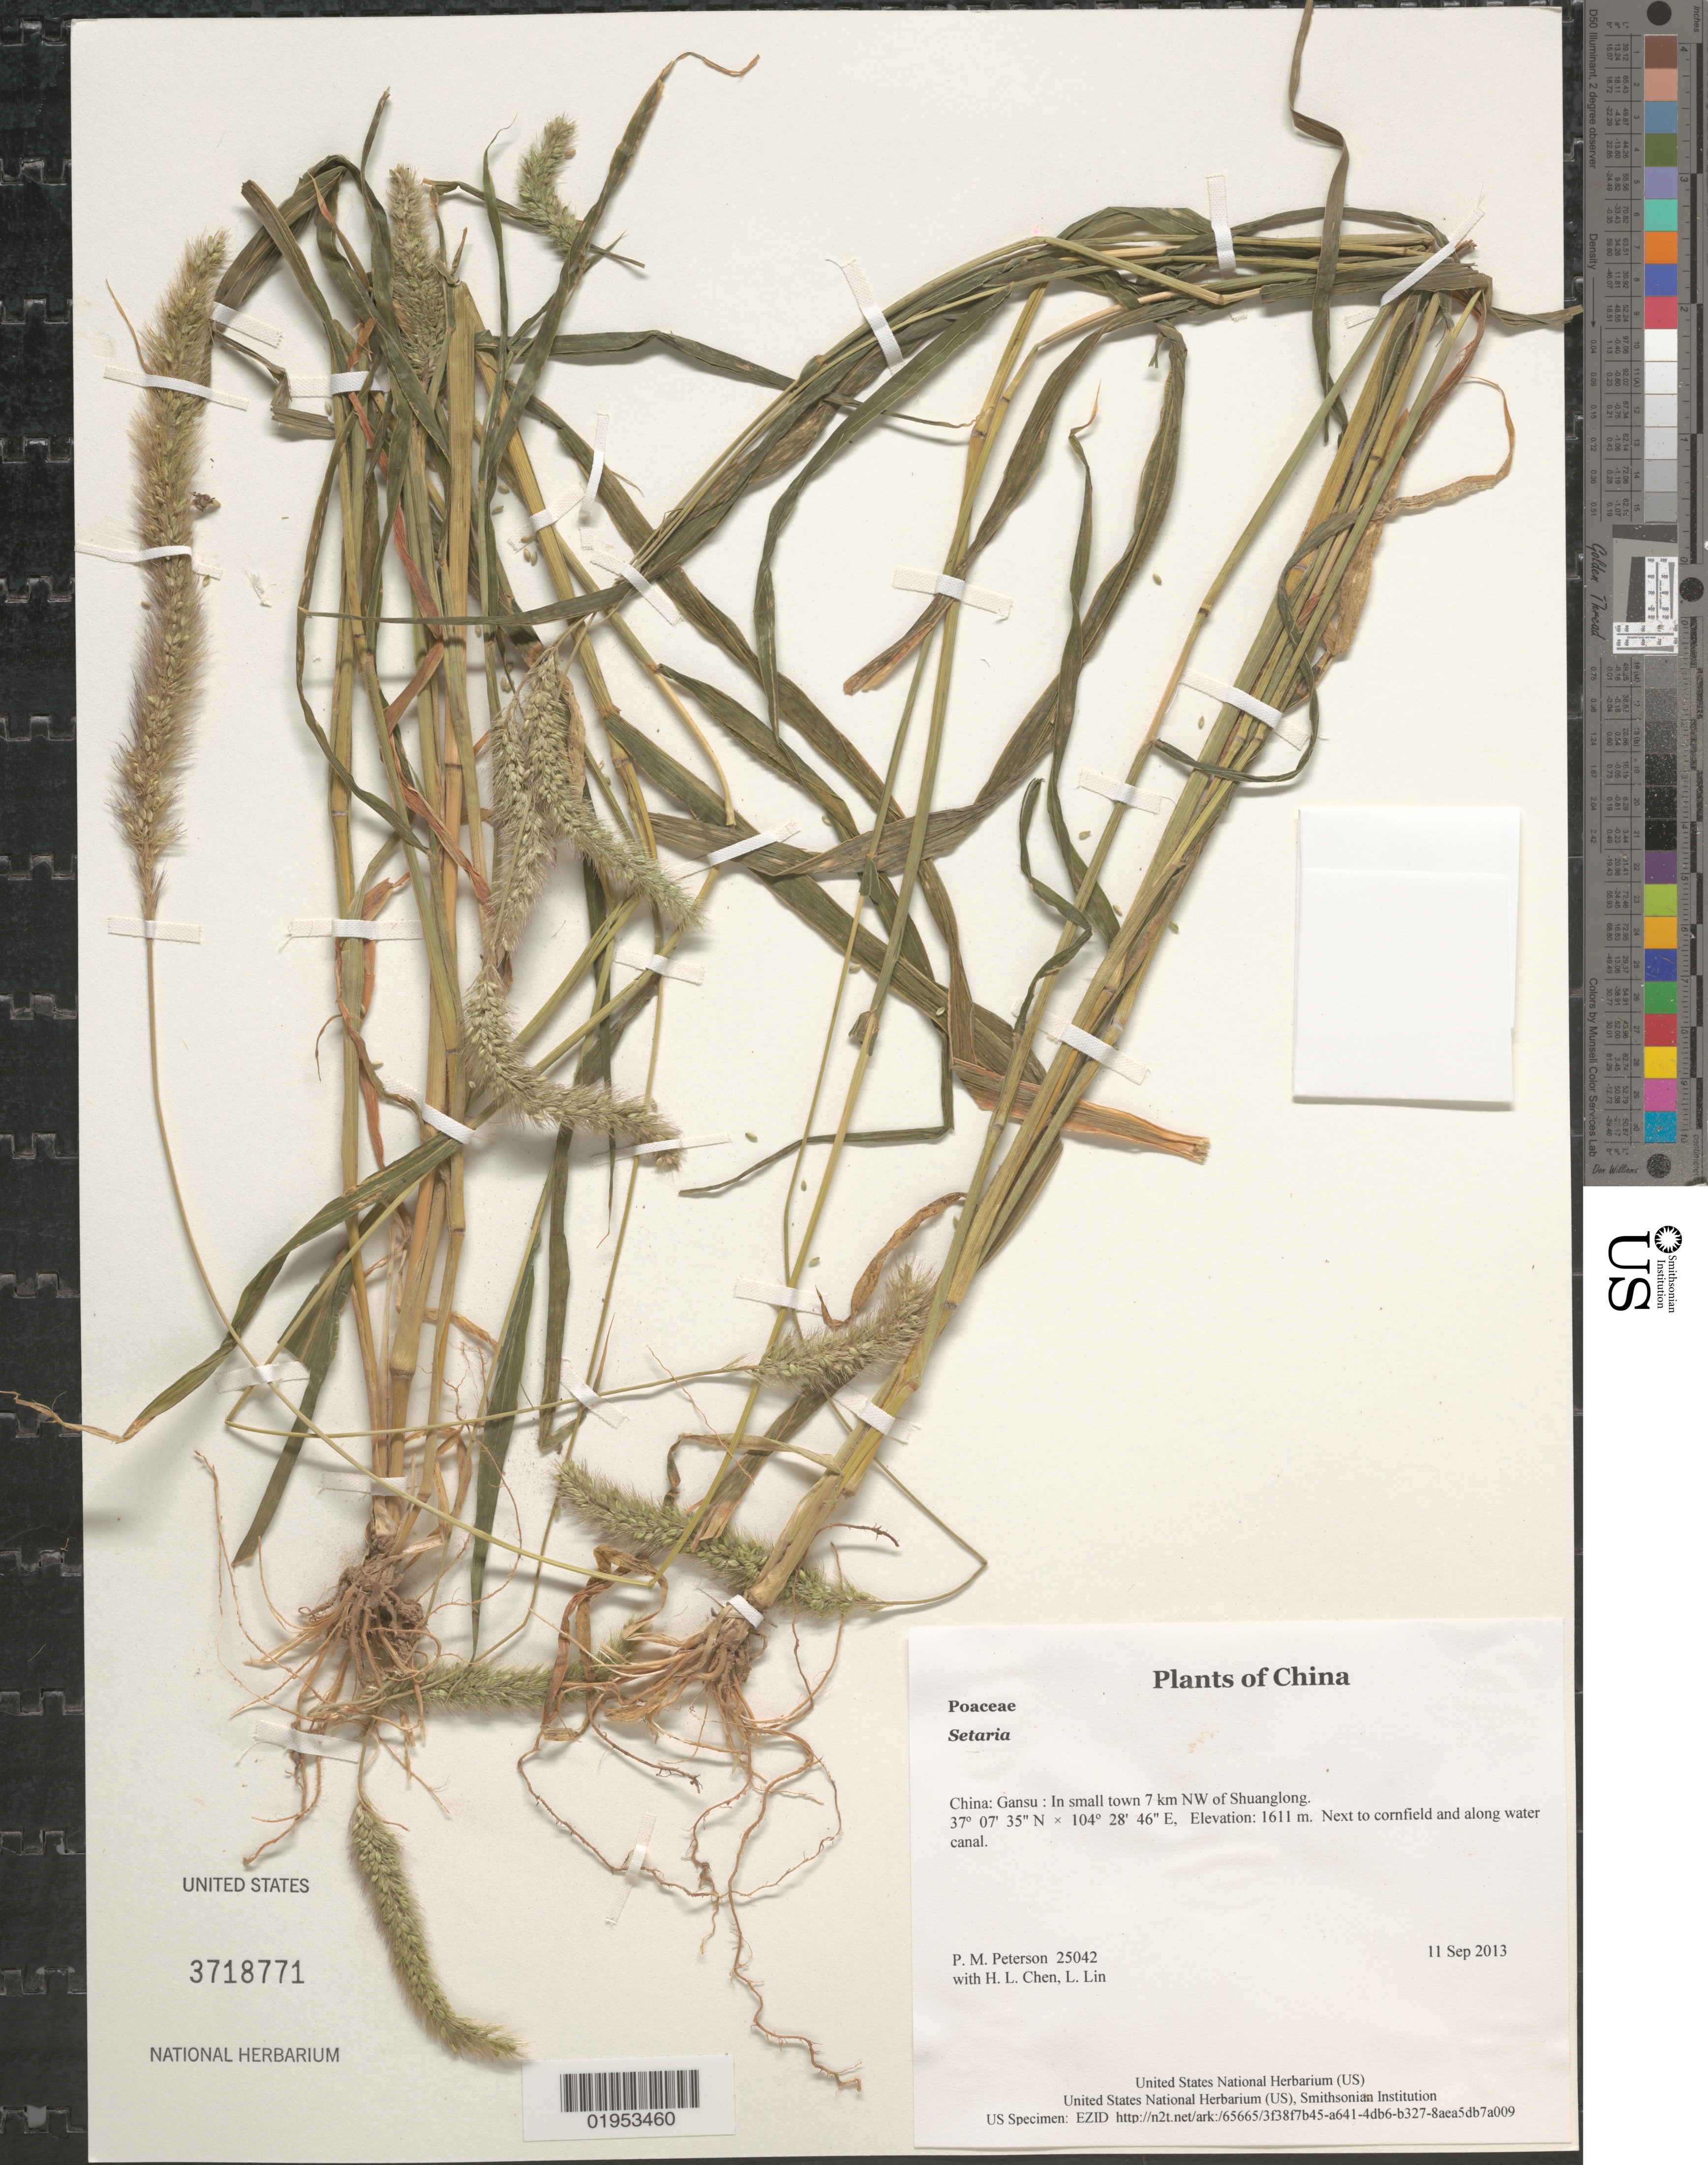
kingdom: Plantae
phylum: Tracheophyta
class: Liliopsida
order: Poales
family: Poaceae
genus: Setaria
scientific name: Setaria sp.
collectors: P. M. Peterson, H. L. Chen & L. Lin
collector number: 25042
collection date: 2013-09-11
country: China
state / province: Gansu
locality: In small town 7 km NW of Shuanglong.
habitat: Next to cornfield and along water canal.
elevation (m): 1611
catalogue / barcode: US 3718771